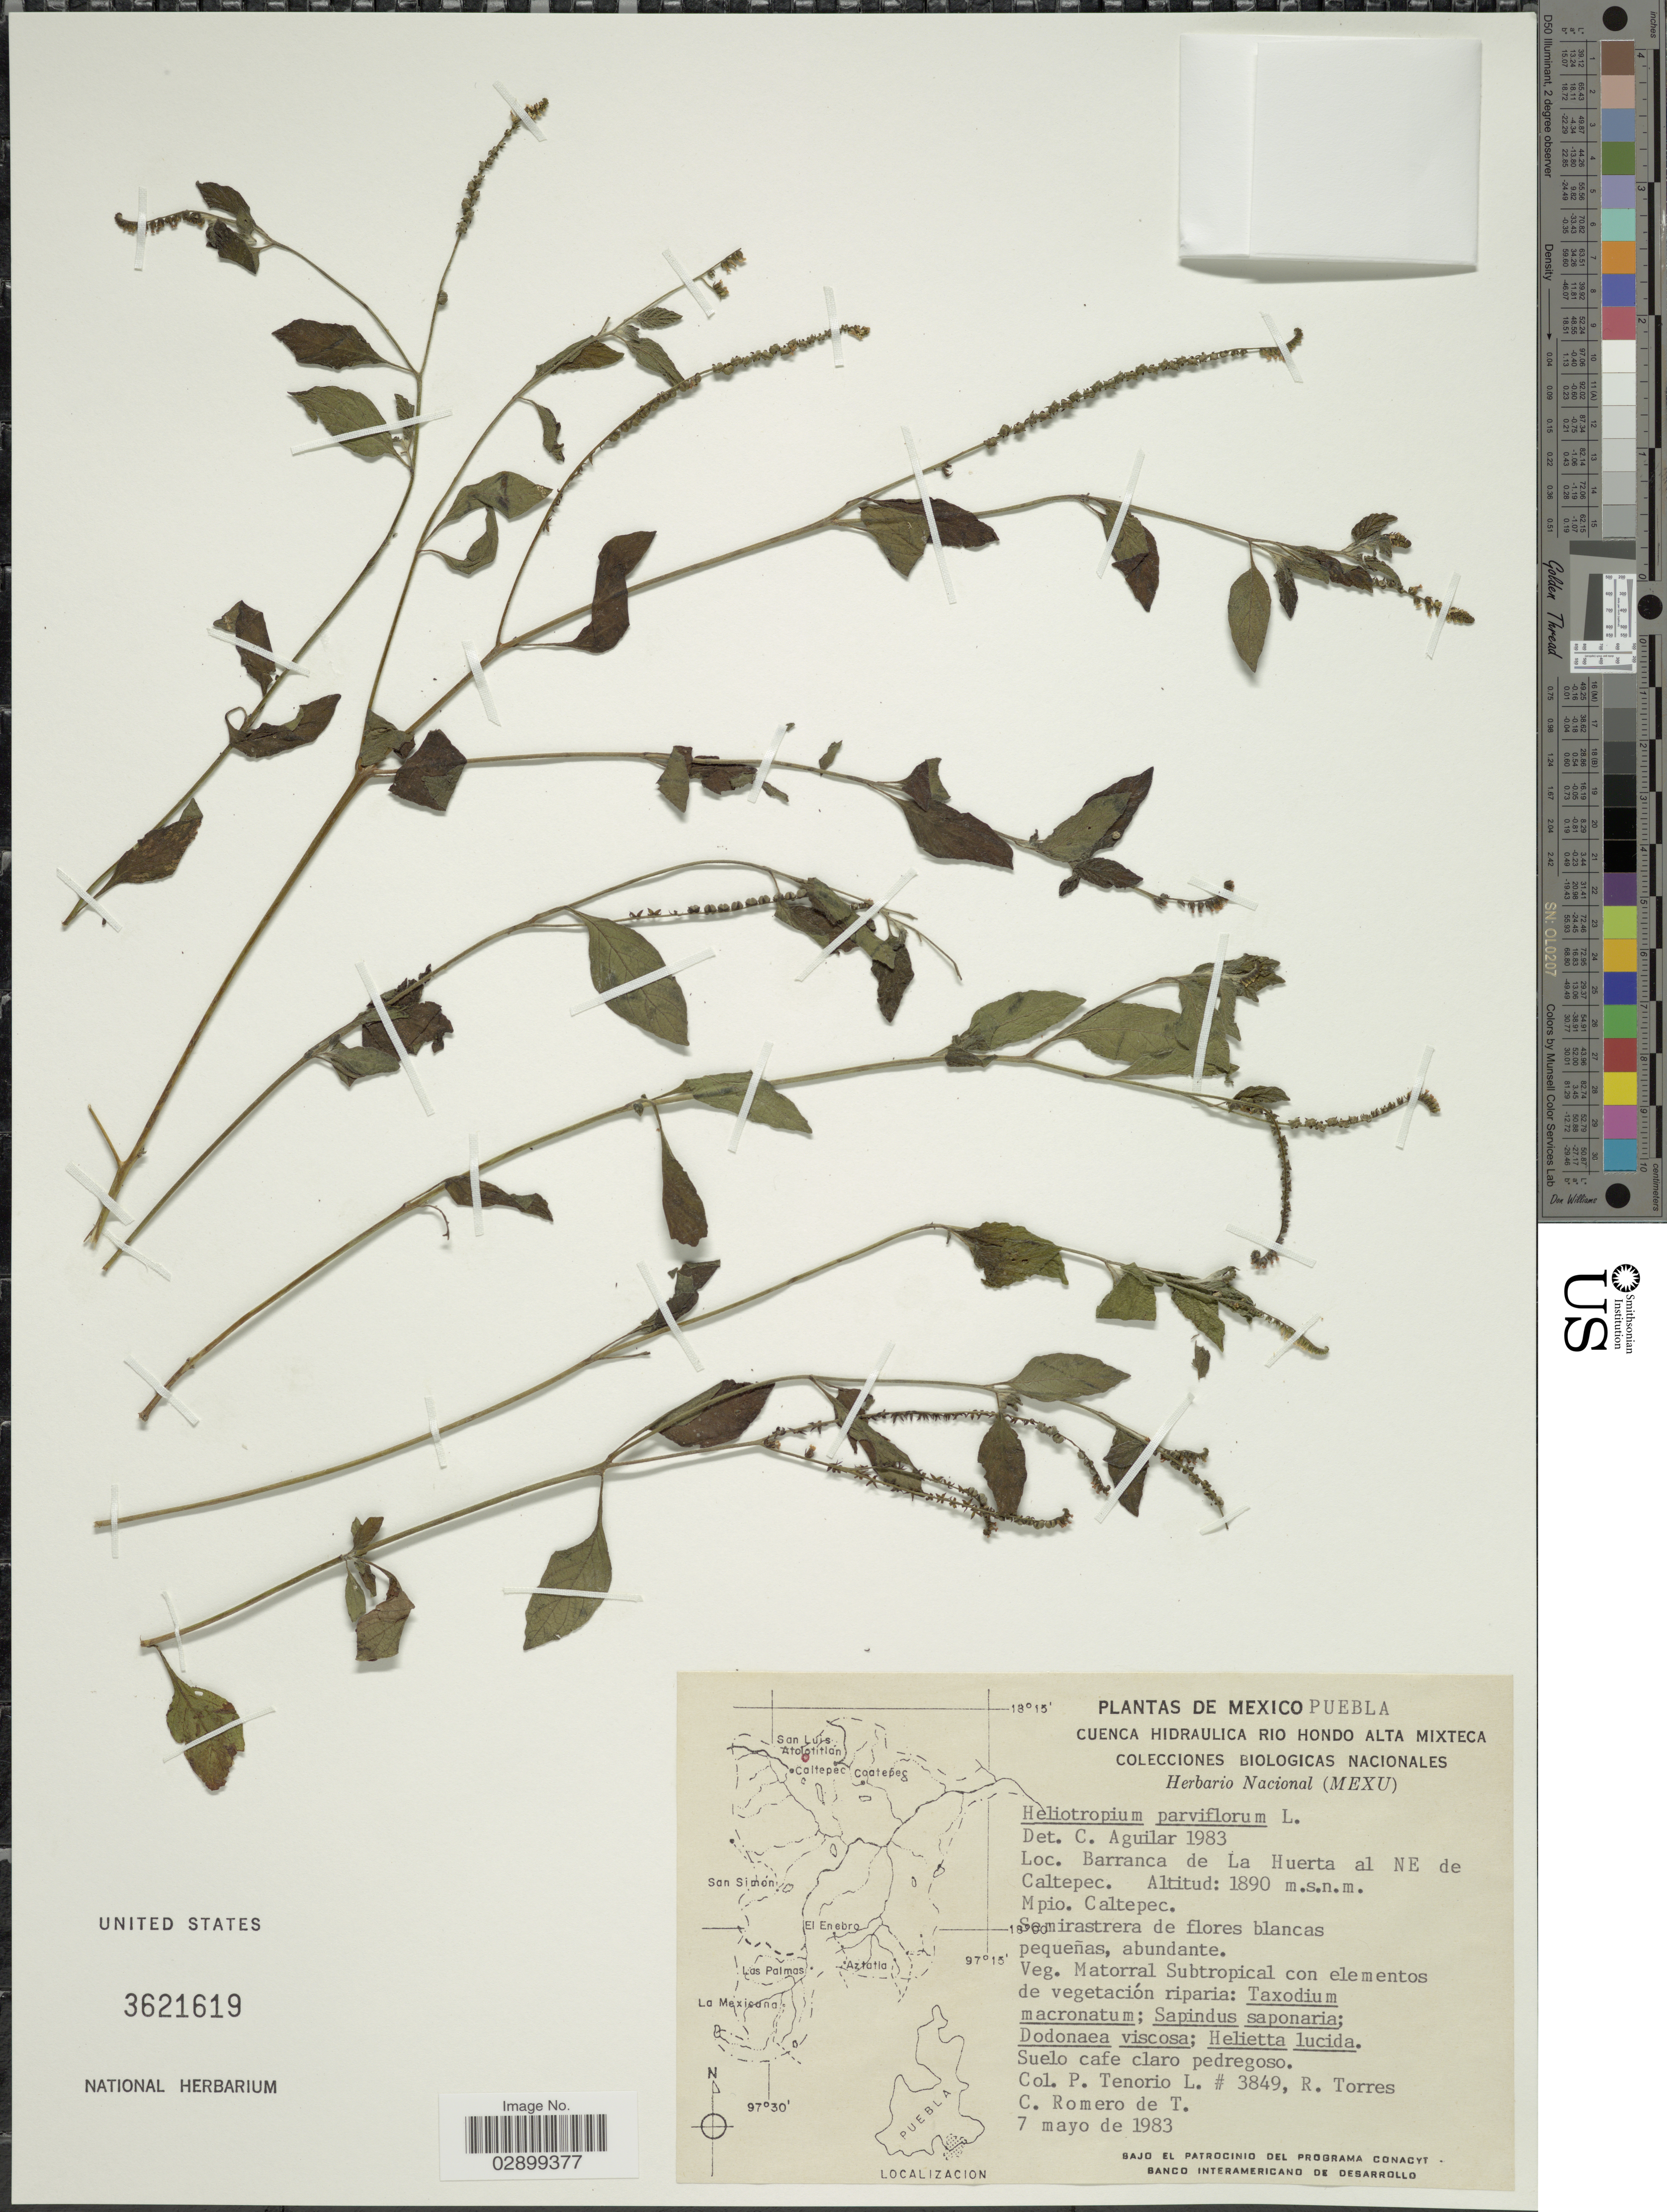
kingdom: Plantae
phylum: Tracheophyta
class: Magnoliopsida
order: Boraginales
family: Heliotropiaceae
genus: Heliotropium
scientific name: Heliotropium angiospermum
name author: Murray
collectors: P. Tenorio L. & C. Romero de T.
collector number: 3849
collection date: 1983-05-07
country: Mexico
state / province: Puebla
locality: Cuenca Hidraulica Rio Hondo Alta Mixteca. Barranca de La Huerta al NE de Caltepec. Mpio. Caltepec.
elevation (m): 1890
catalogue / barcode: US 3621619